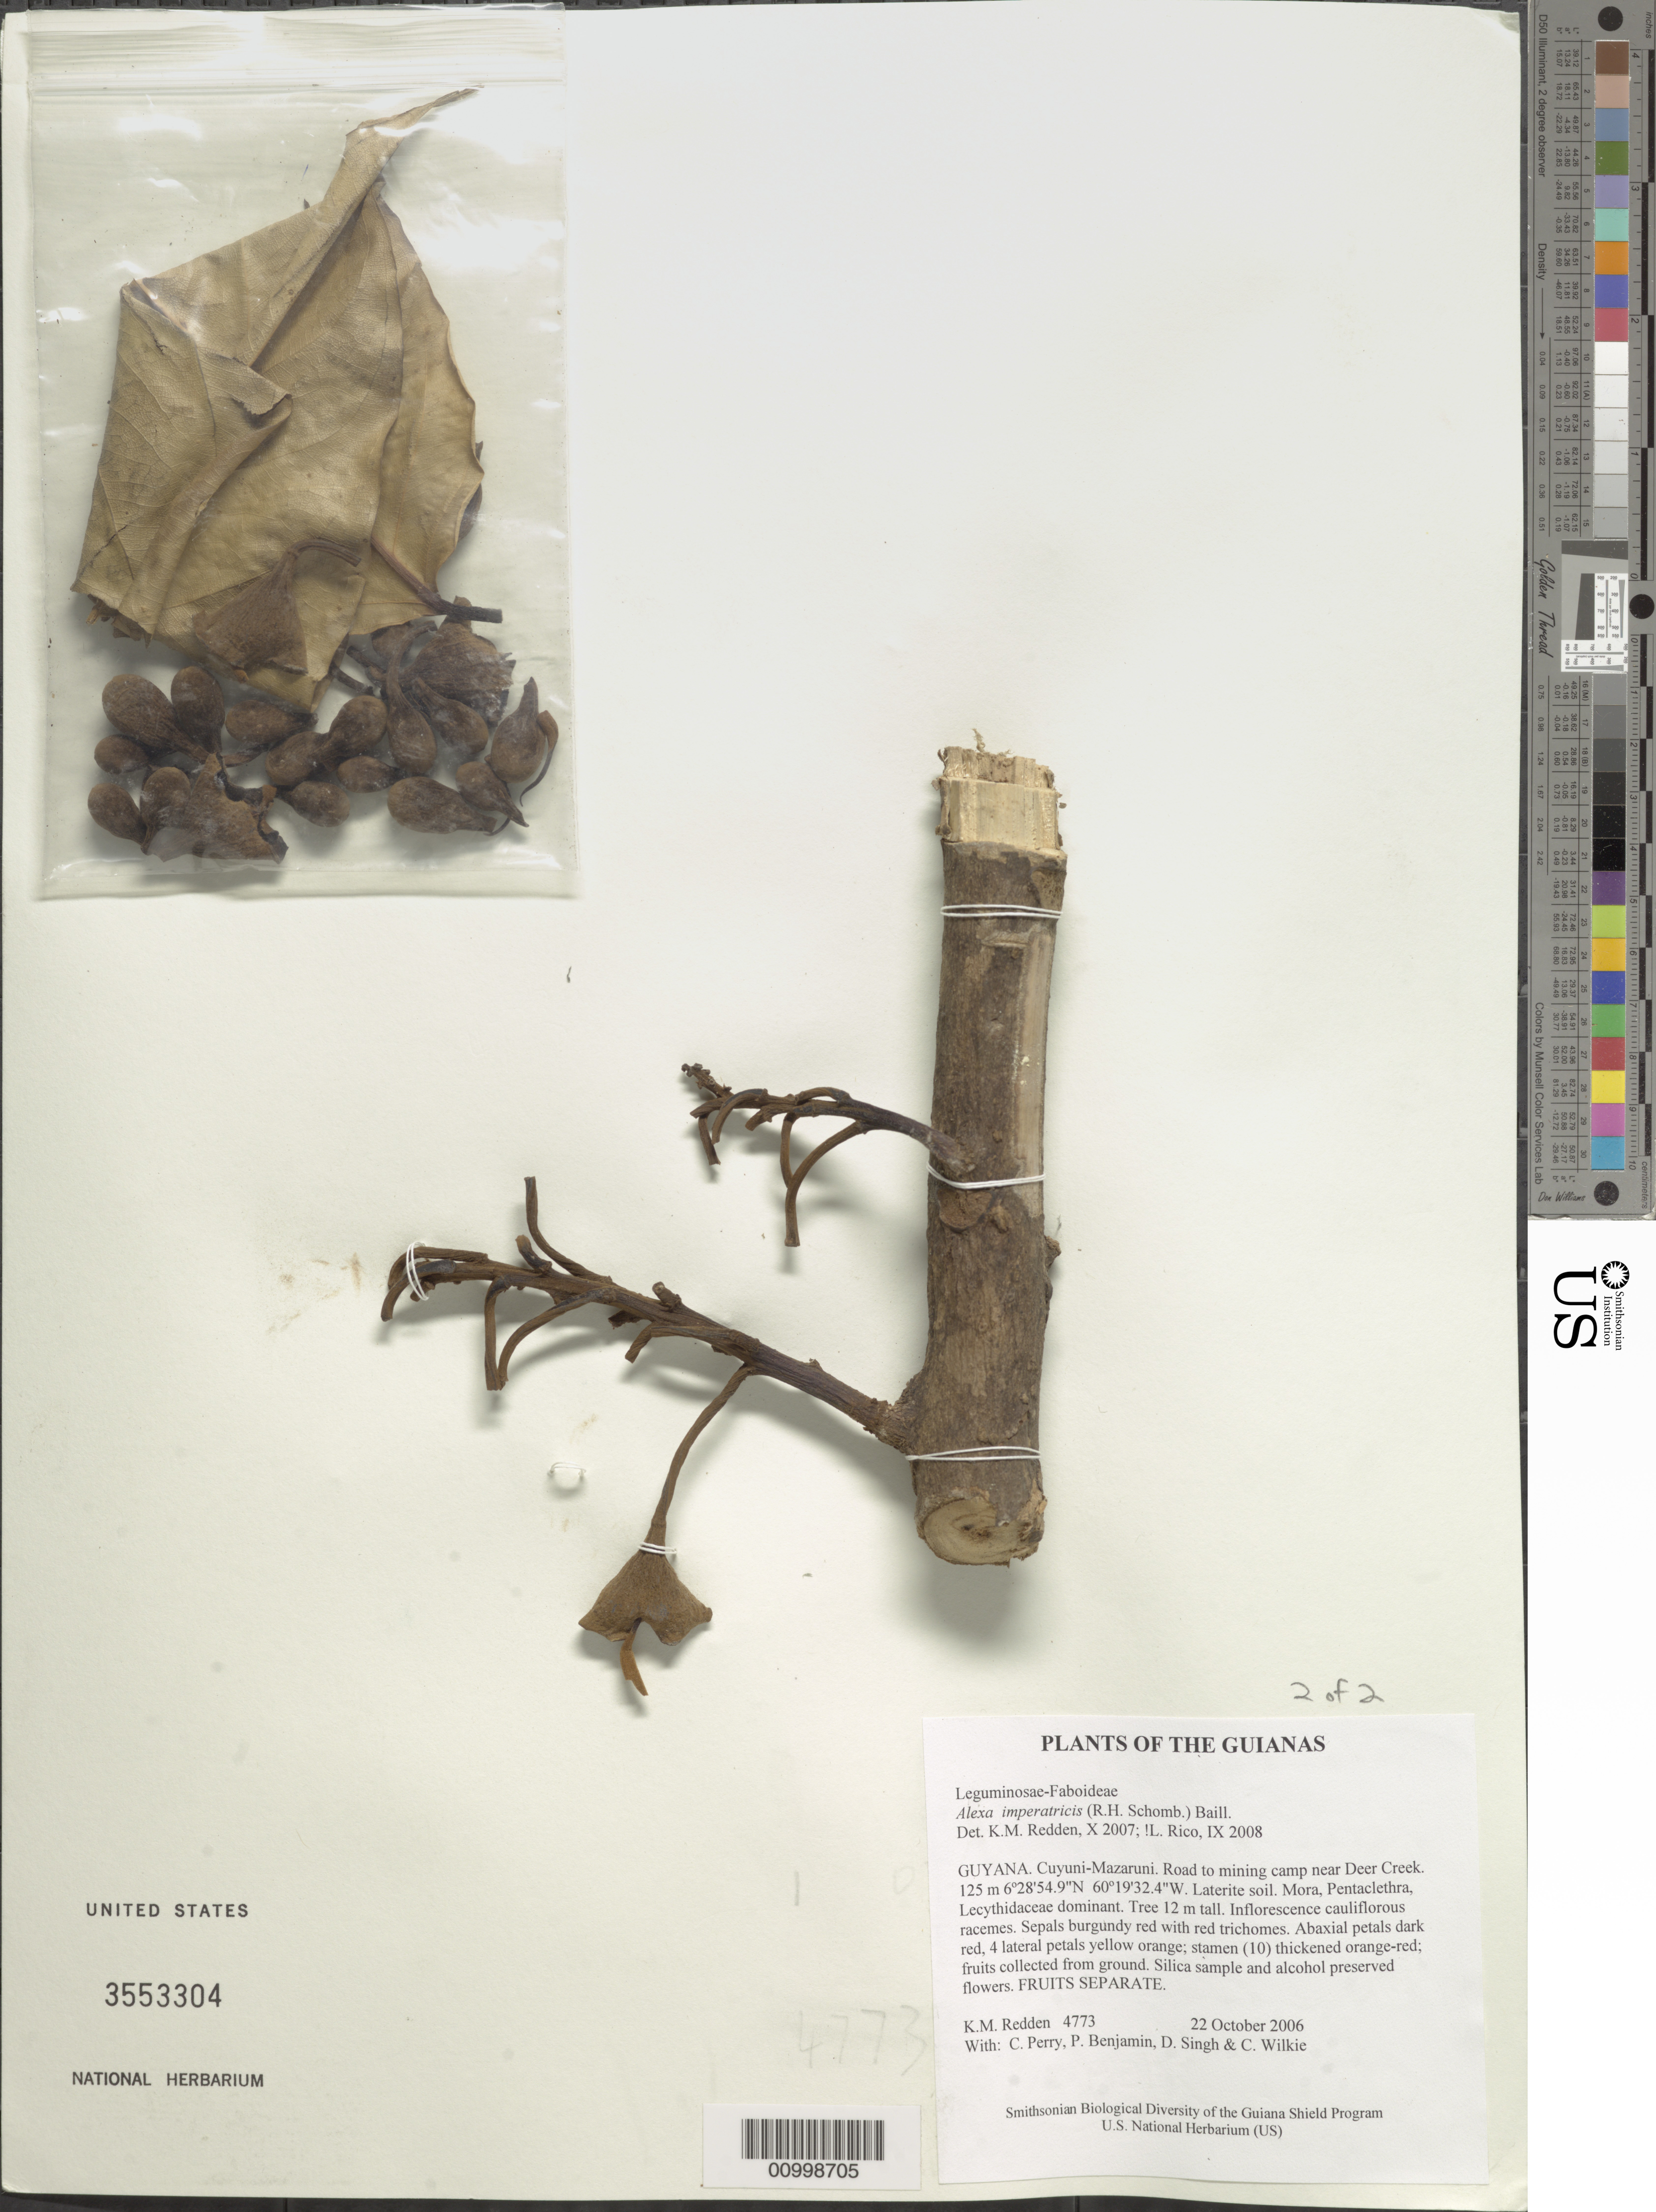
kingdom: Plantae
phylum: Tracheophyta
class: Magnoliopsida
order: Fabales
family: Fabaceae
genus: Alexa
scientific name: Alexa imperatricis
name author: (R.H. Schomb.) Baill.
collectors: K. M. Redden, C. Perry, P. Benjamin, D. Singh & C. Wilkie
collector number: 4773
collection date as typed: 22 October 2006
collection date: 2006-10-22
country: Guyana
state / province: Cuyuni-Mazaruni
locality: Road to mining camp near Deer Creek.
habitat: Laterite soil. Mora, Pentaclethra, Lecythidaceae dominant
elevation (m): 125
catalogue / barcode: US 3553304